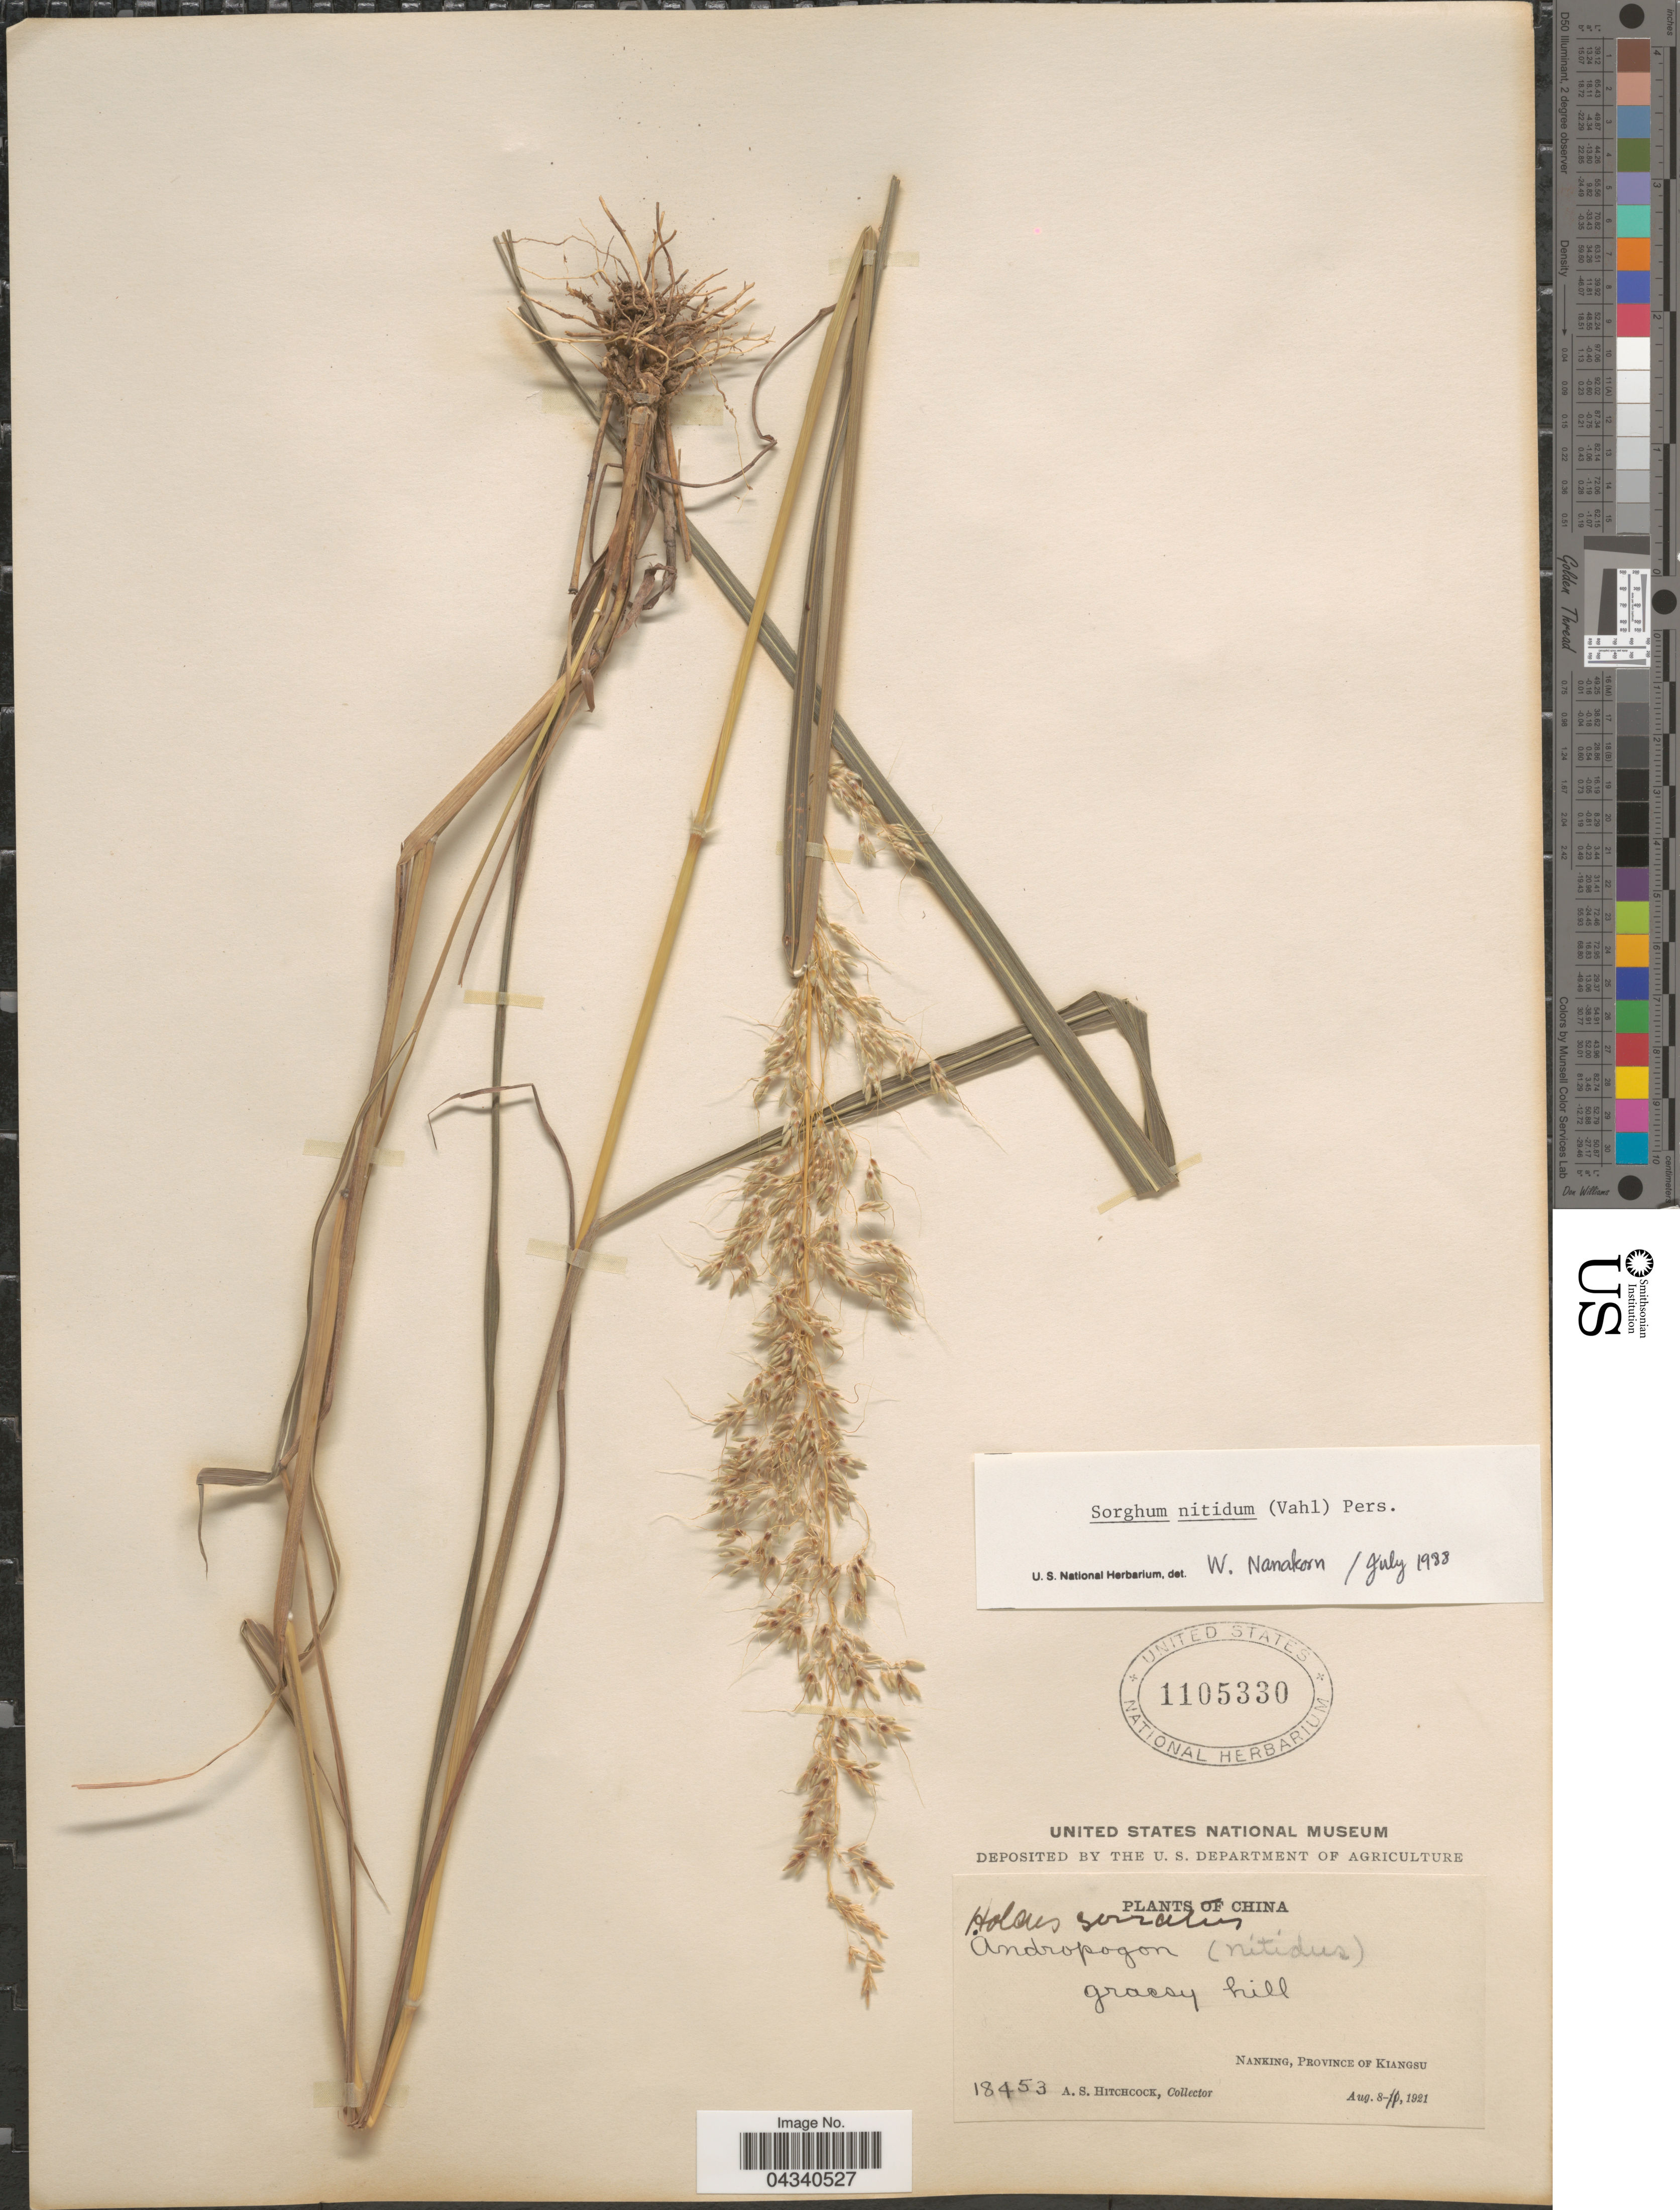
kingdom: Plantae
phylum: Tracheophyta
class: Liliopsida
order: Poales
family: Poaceae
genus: Sorghum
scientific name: Sorghum nitidum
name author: (Vahl) Pers.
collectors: A. S. Hitchcock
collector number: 18453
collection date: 1921-08-08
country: China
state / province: Jiangsu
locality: Nanking, Province of Kiangsu.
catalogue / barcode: US 1105330